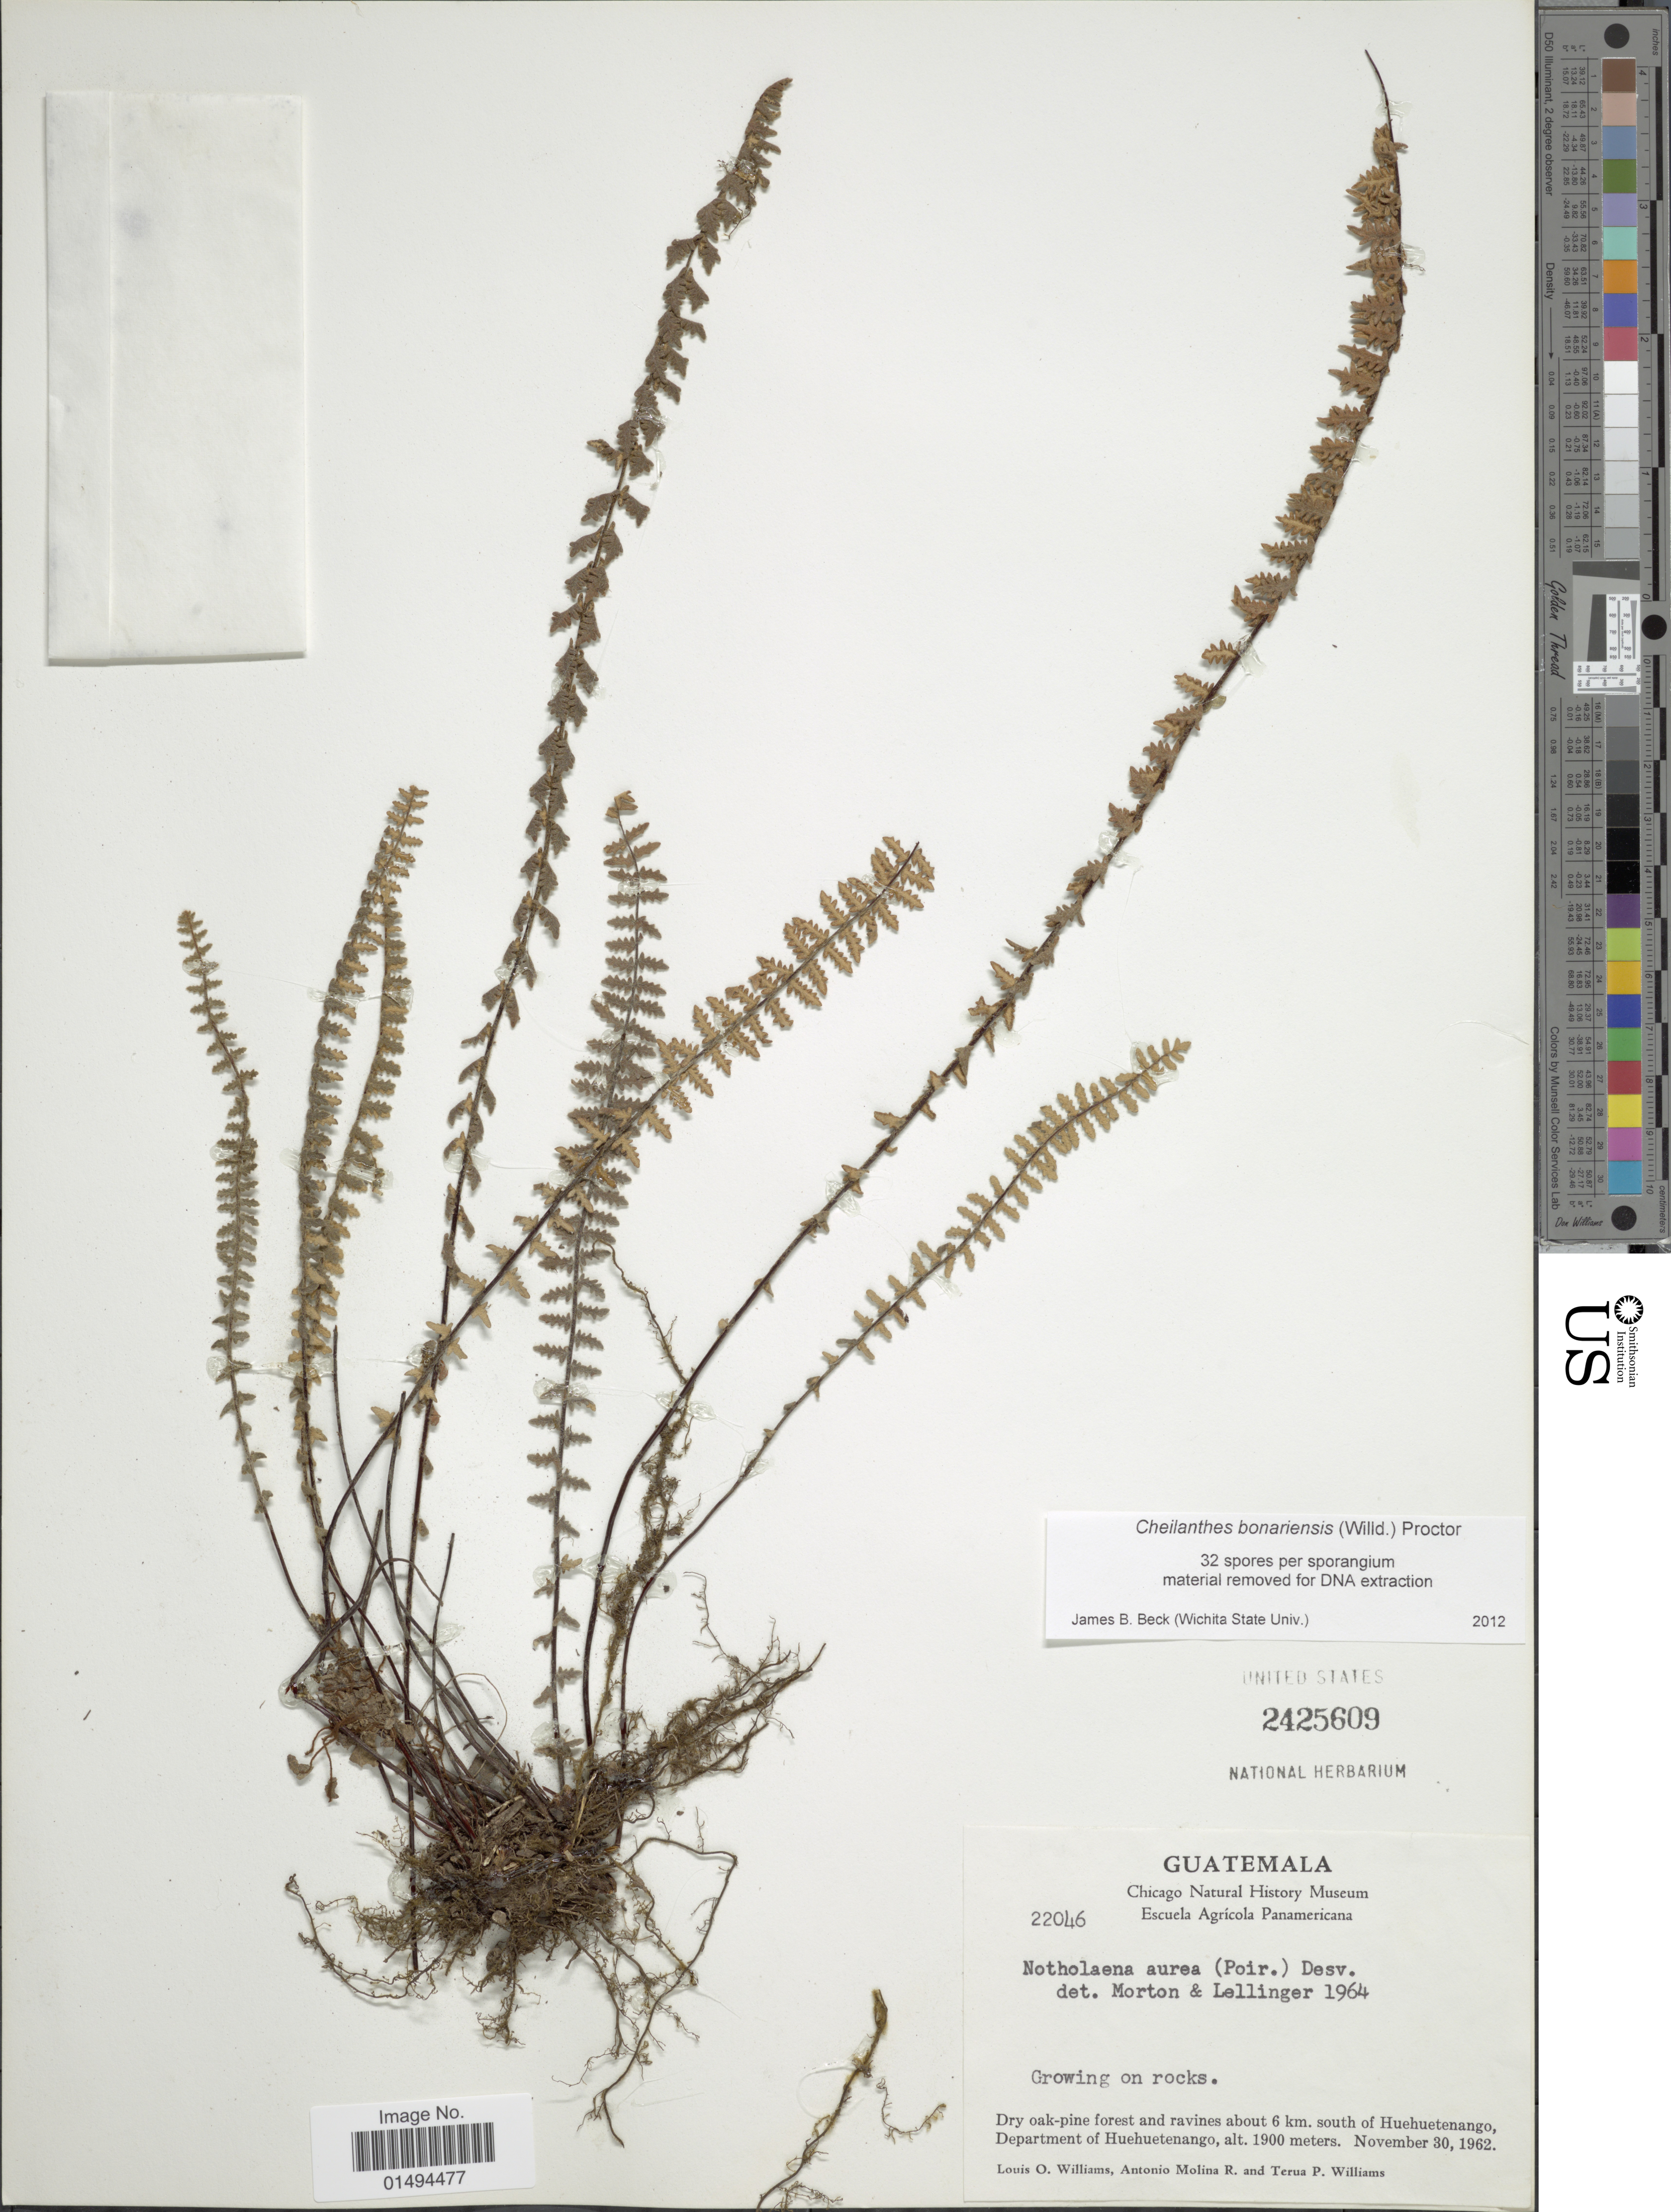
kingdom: Plantae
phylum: Tracheophyta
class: Polypodiopsida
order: Polypodiales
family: Pteridaceae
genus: Myriopteris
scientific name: Myriopteris aurea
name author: (Poir.) Grusz & Windham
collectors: L. O. Williams, A. Molina R. & T. Williams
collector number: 22046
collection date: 1962-11-30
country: Guatemala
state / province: Huehuetenango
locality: Dry oak-pine forest and ravines about 6 km. south of Huehuetenango,Department of Huehuetango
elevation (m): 1900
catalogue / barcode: US 2425609